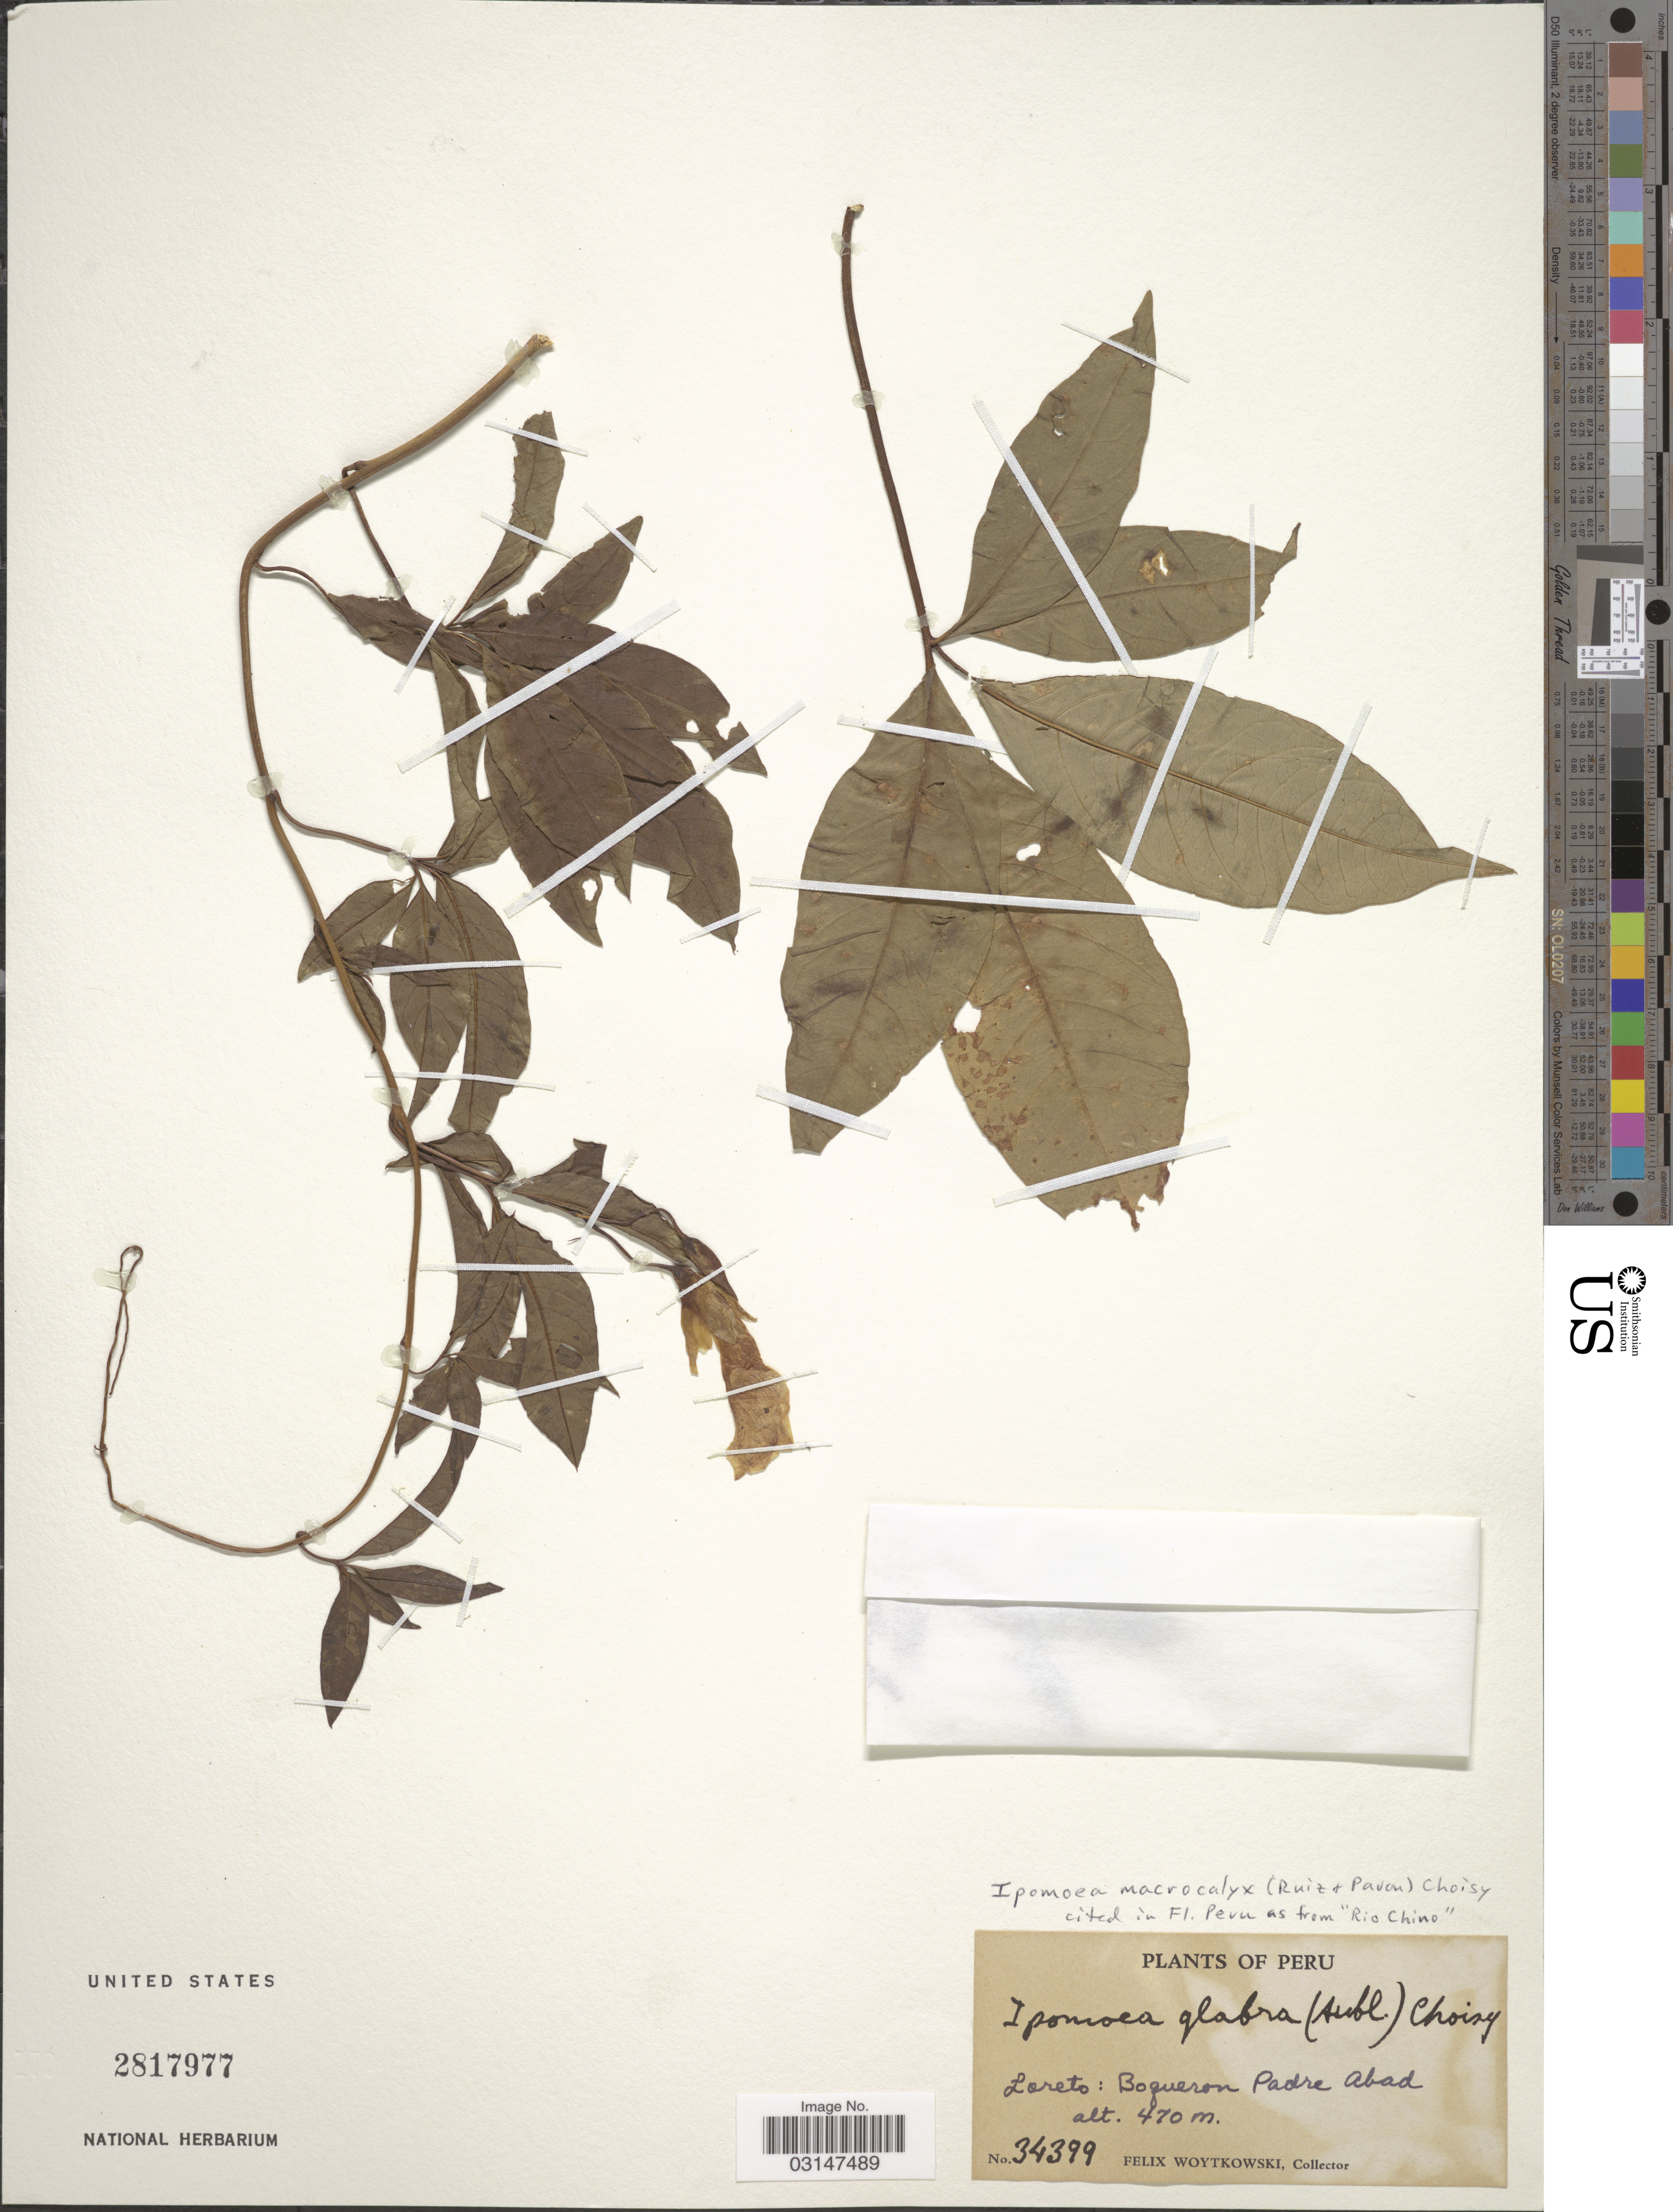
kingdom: Plantae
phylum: Tracheophyta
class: Magnoliopsida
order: Solanales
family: Convolvulaceae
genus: Distimake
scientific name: Distimake macrocalyx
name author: (Ruiz & Pav.) A. R. Simões & Staples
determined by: Strong, Mark T., (BOT), Smithsonian Institution - National Museum of Natural History (UNITED STATES)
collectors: F. Woytkowski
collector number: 34399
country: Peru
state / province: Loreto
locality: Boqueron Padre Abad.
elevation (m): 470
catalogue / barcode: US 2817977